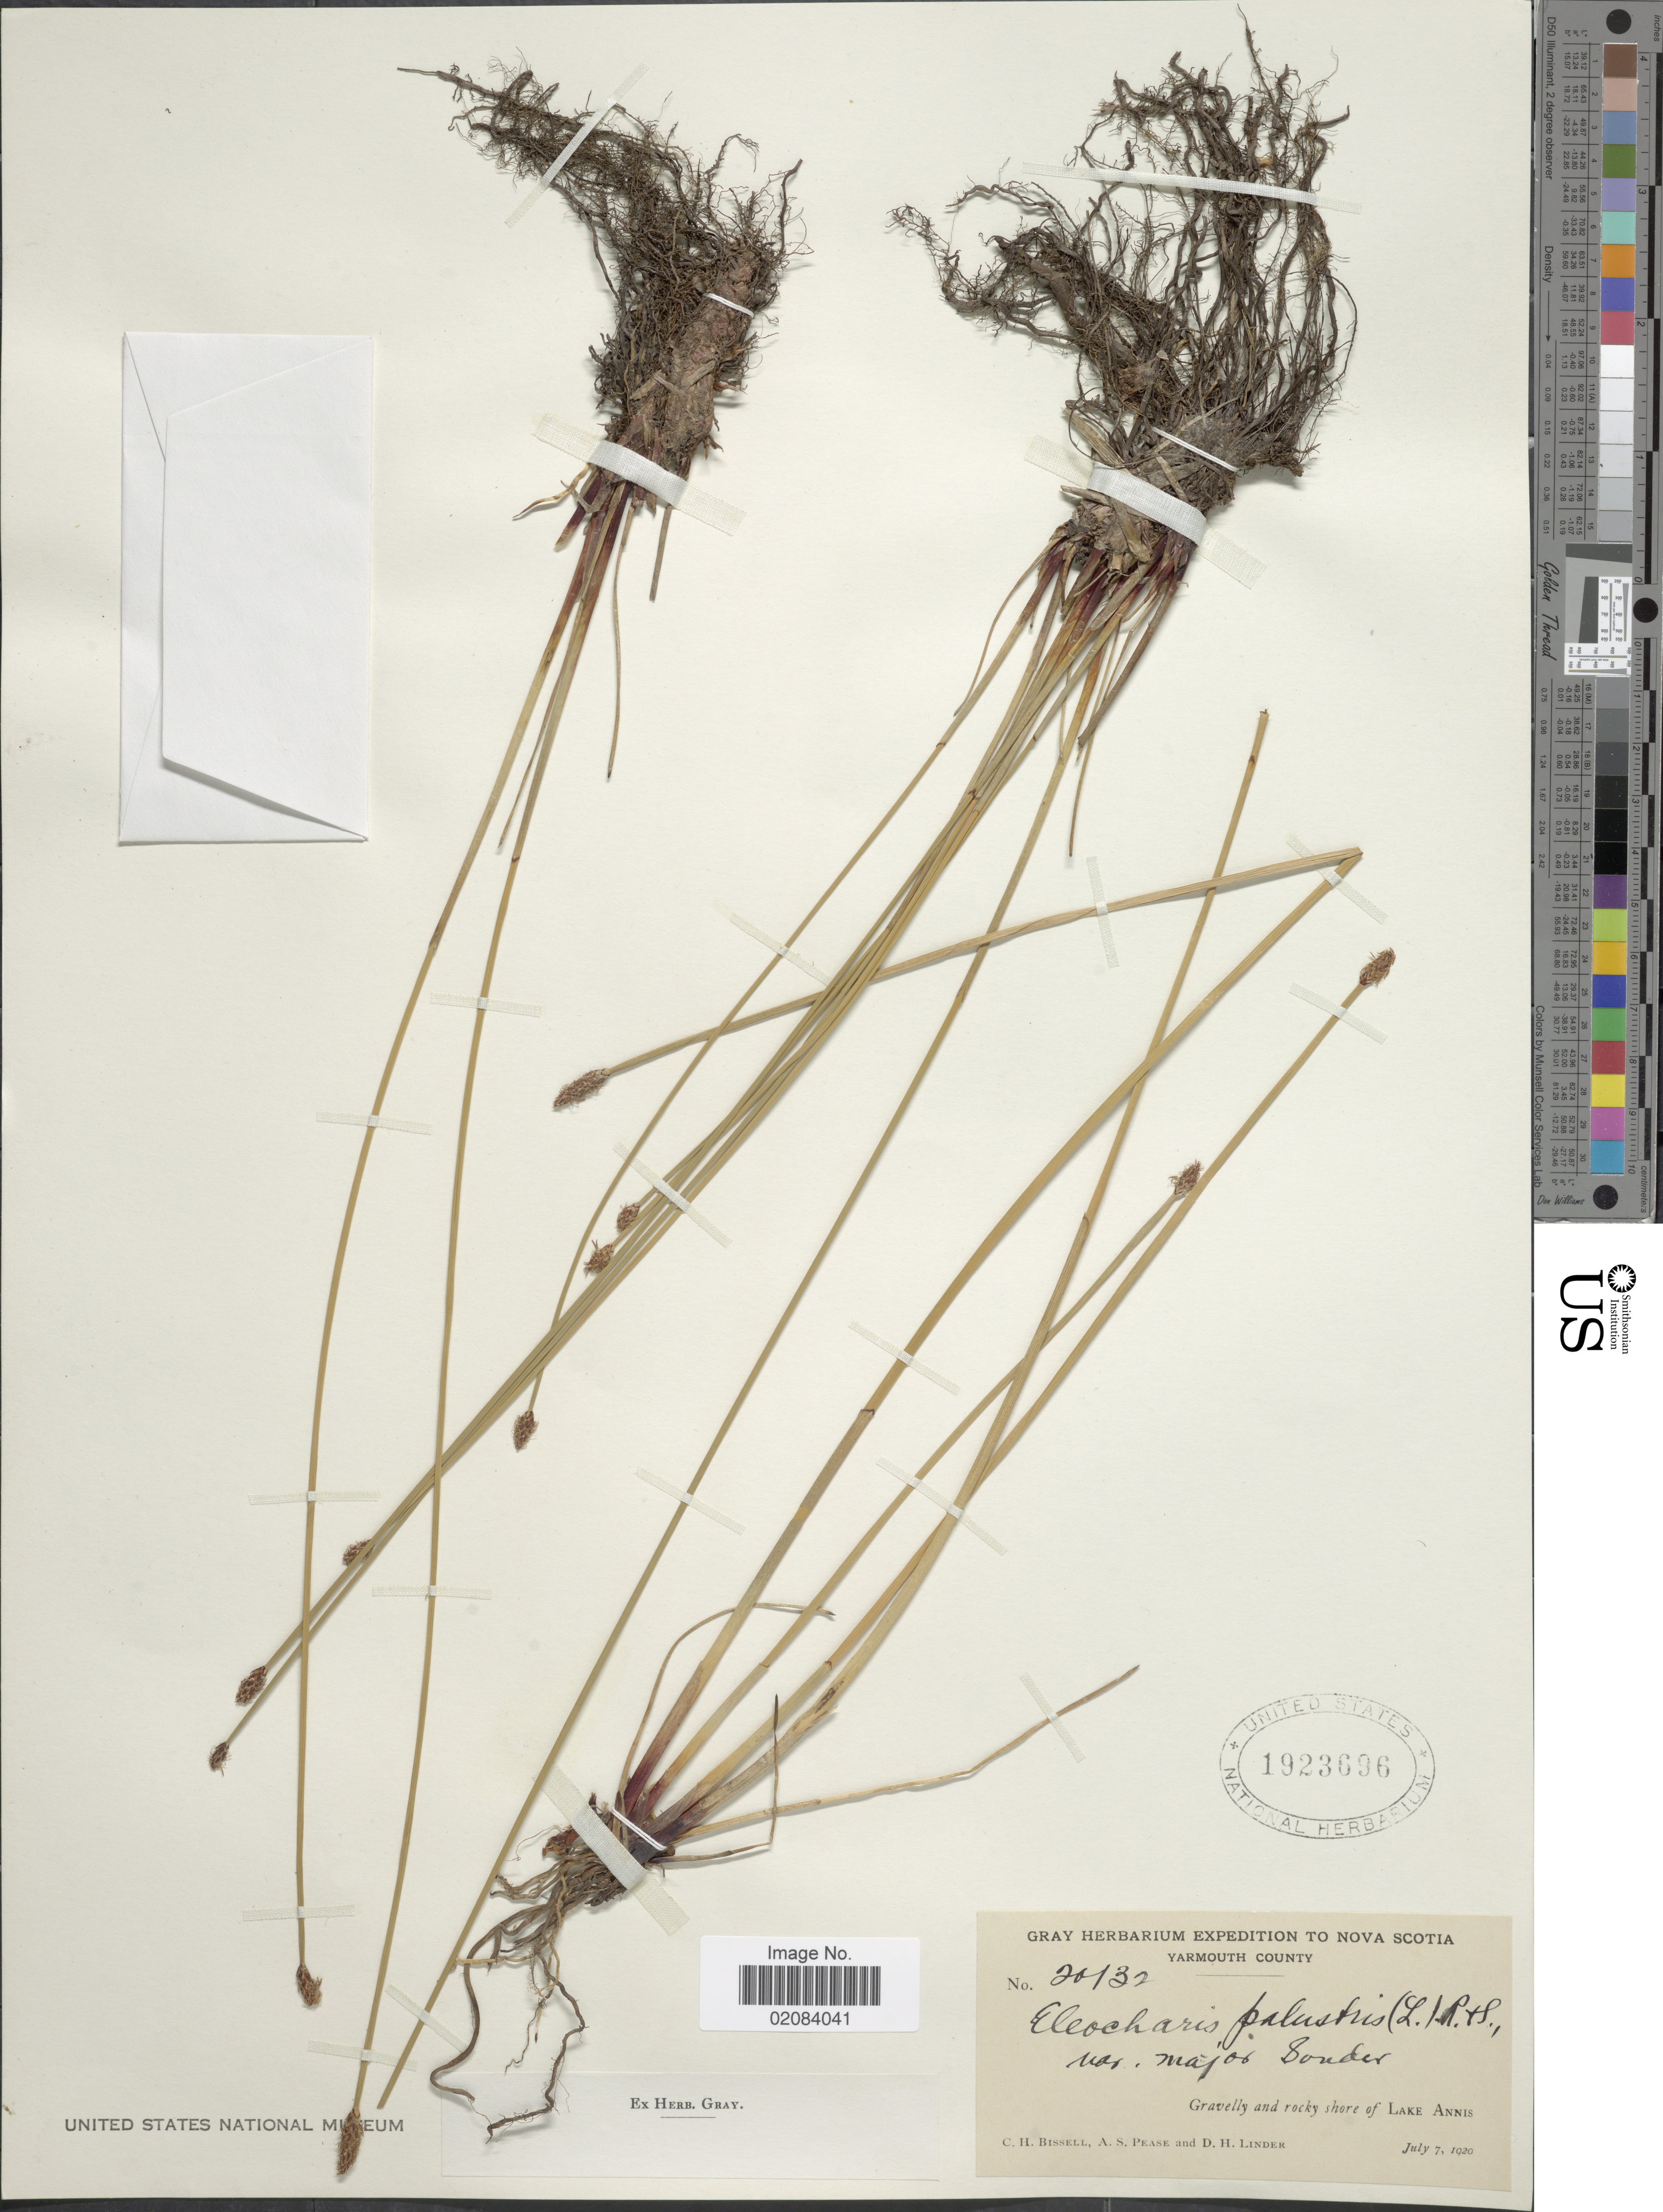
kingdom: Plantae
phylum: Tracheophyta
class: Liliopsida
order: Poales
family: Cyperaceae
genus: Eleocharis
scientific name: Eleocharis palustris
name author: (L.) Roem. & Schult.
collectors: C. Bissell, A. S. Pease & D. Linder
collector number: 20132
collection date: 1920-07-07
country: Canada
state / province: Nova Scotia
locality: Nova Scotia, Yarmouth county. Gravelly and rocky shore of Lake Annis.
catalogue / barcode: US 1923696